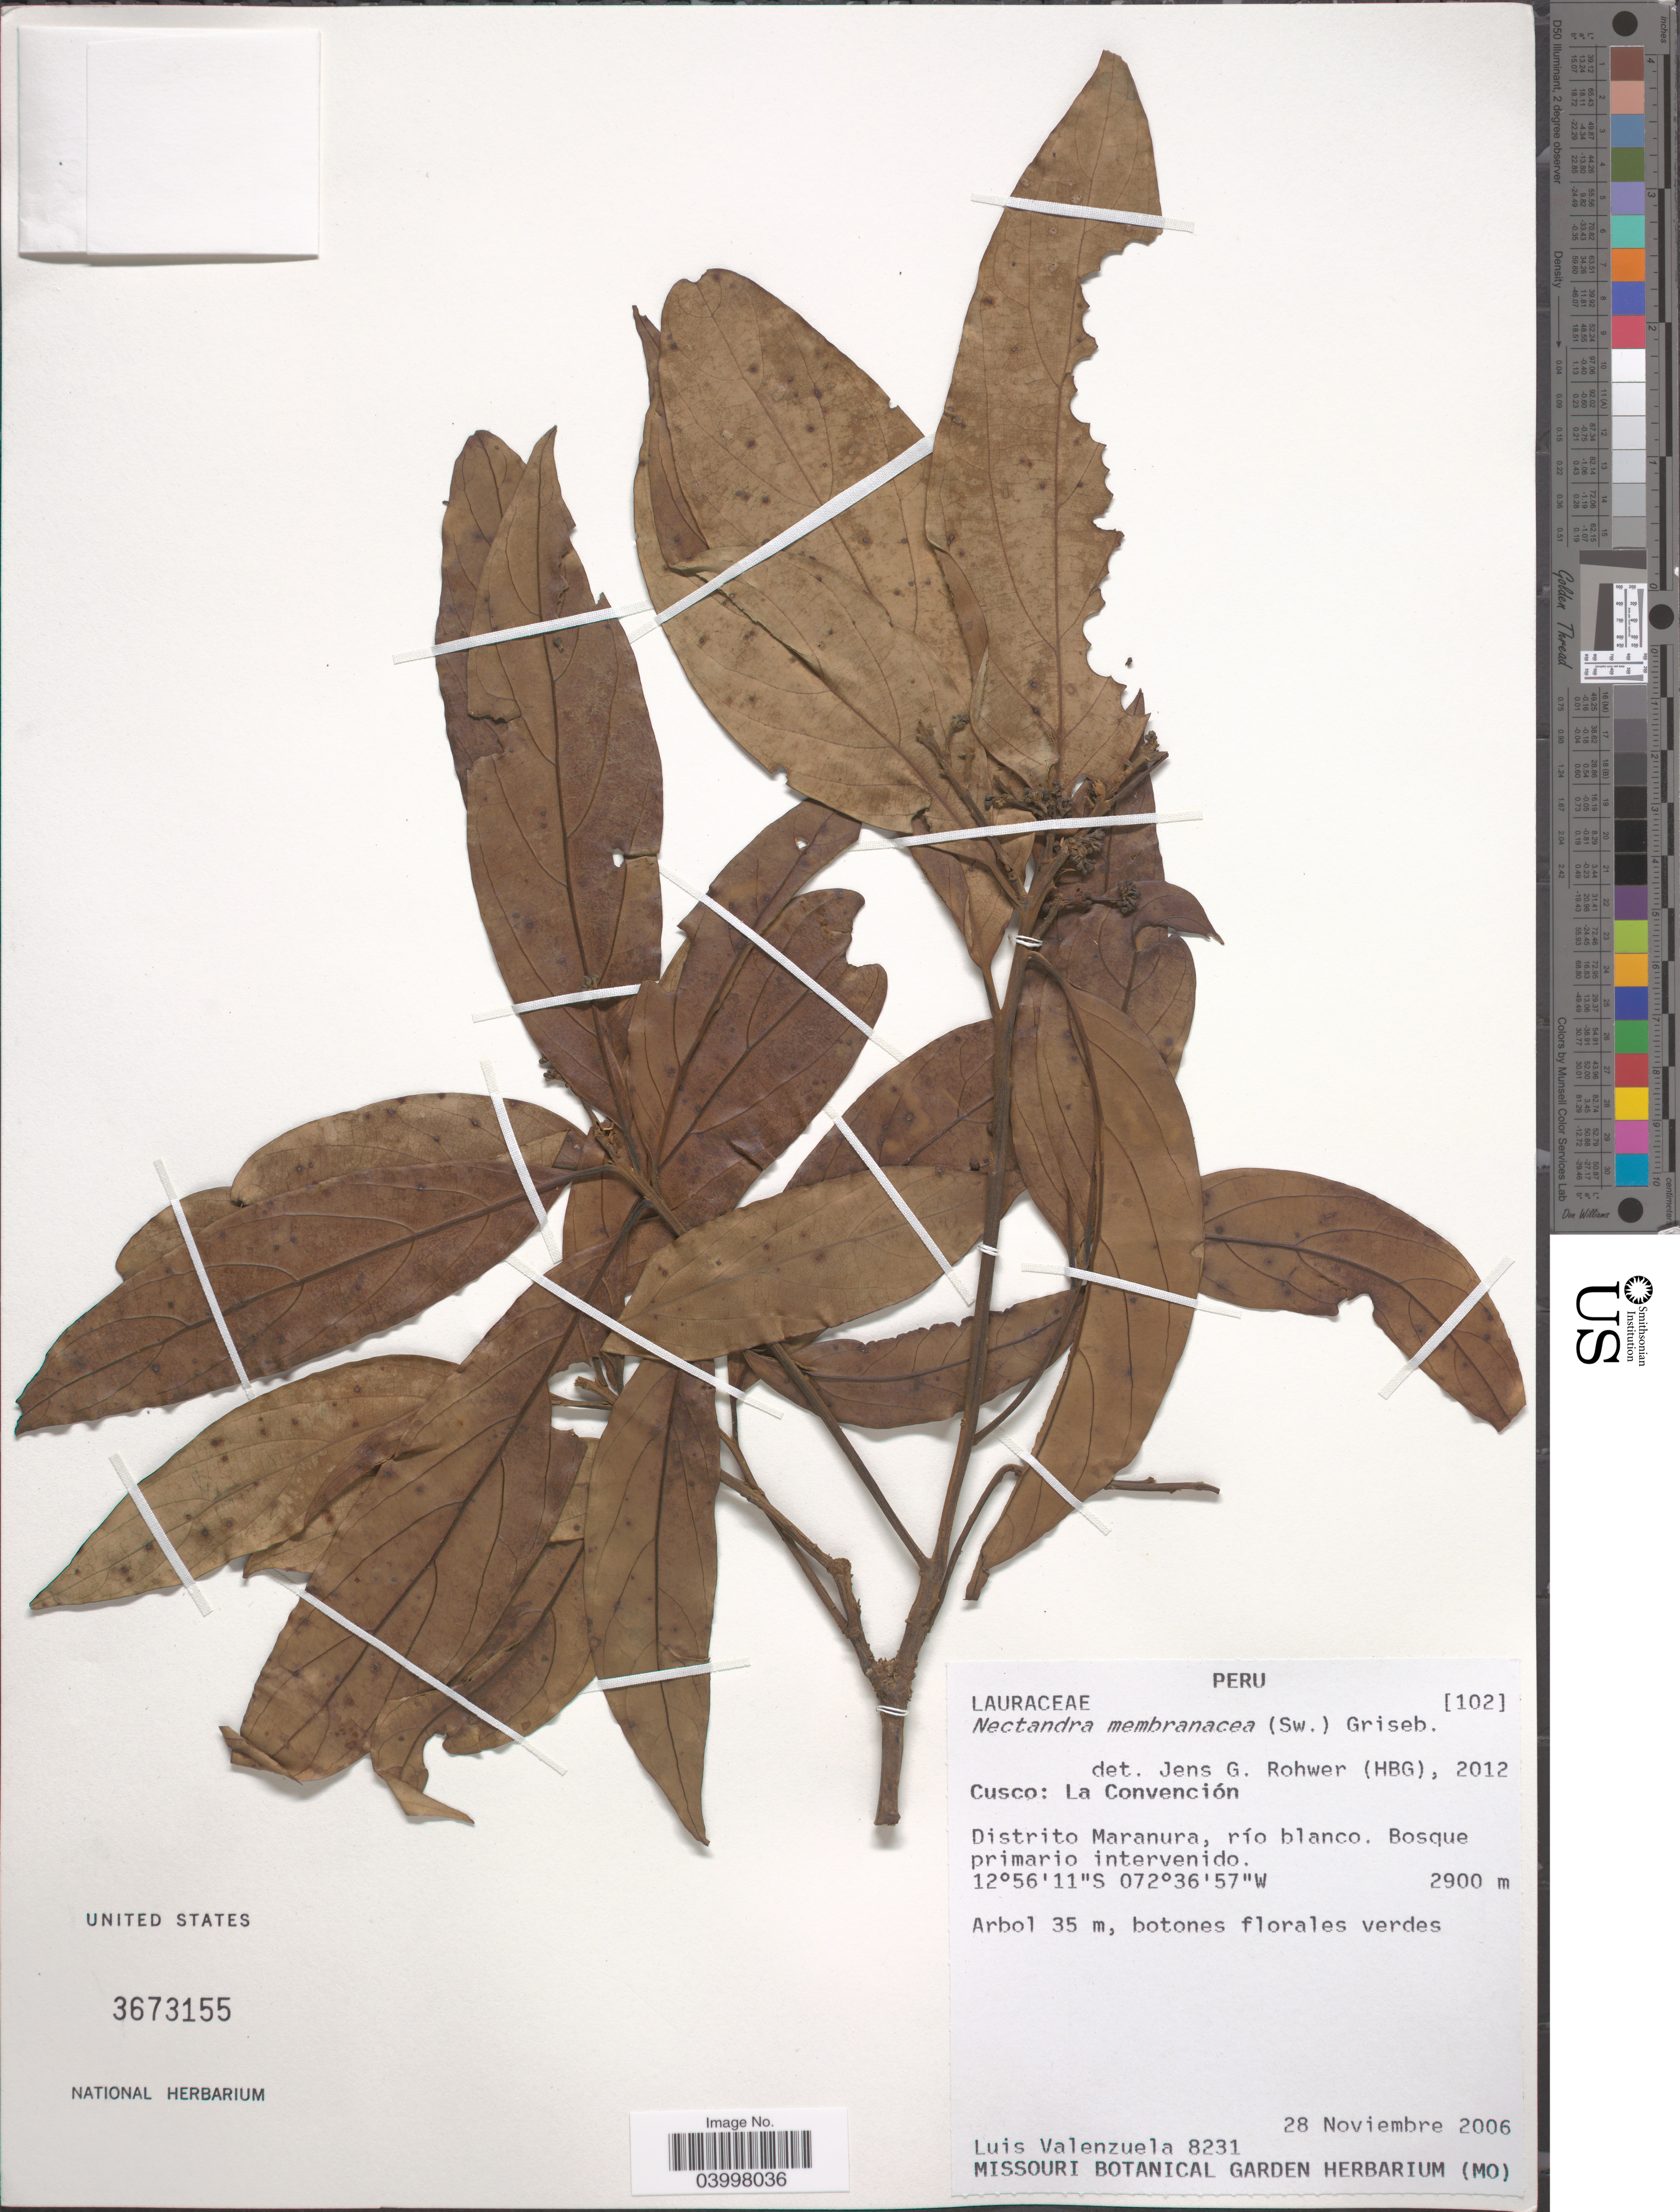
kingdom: Plantae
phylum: Tracheophyta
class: Magnoliopsida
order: Laurales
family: Lauraceae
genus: Nectandra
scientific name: Nectandra membranacea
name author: (Sw.) Griseb.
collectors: L. Valenzuela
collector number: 8231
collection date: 2006-11-28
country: Peru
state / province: Cusco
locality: La Convención. Distrito Maranura, río blanco. Bosque primario intervenido.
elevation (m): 2900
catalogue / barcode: US 3673155